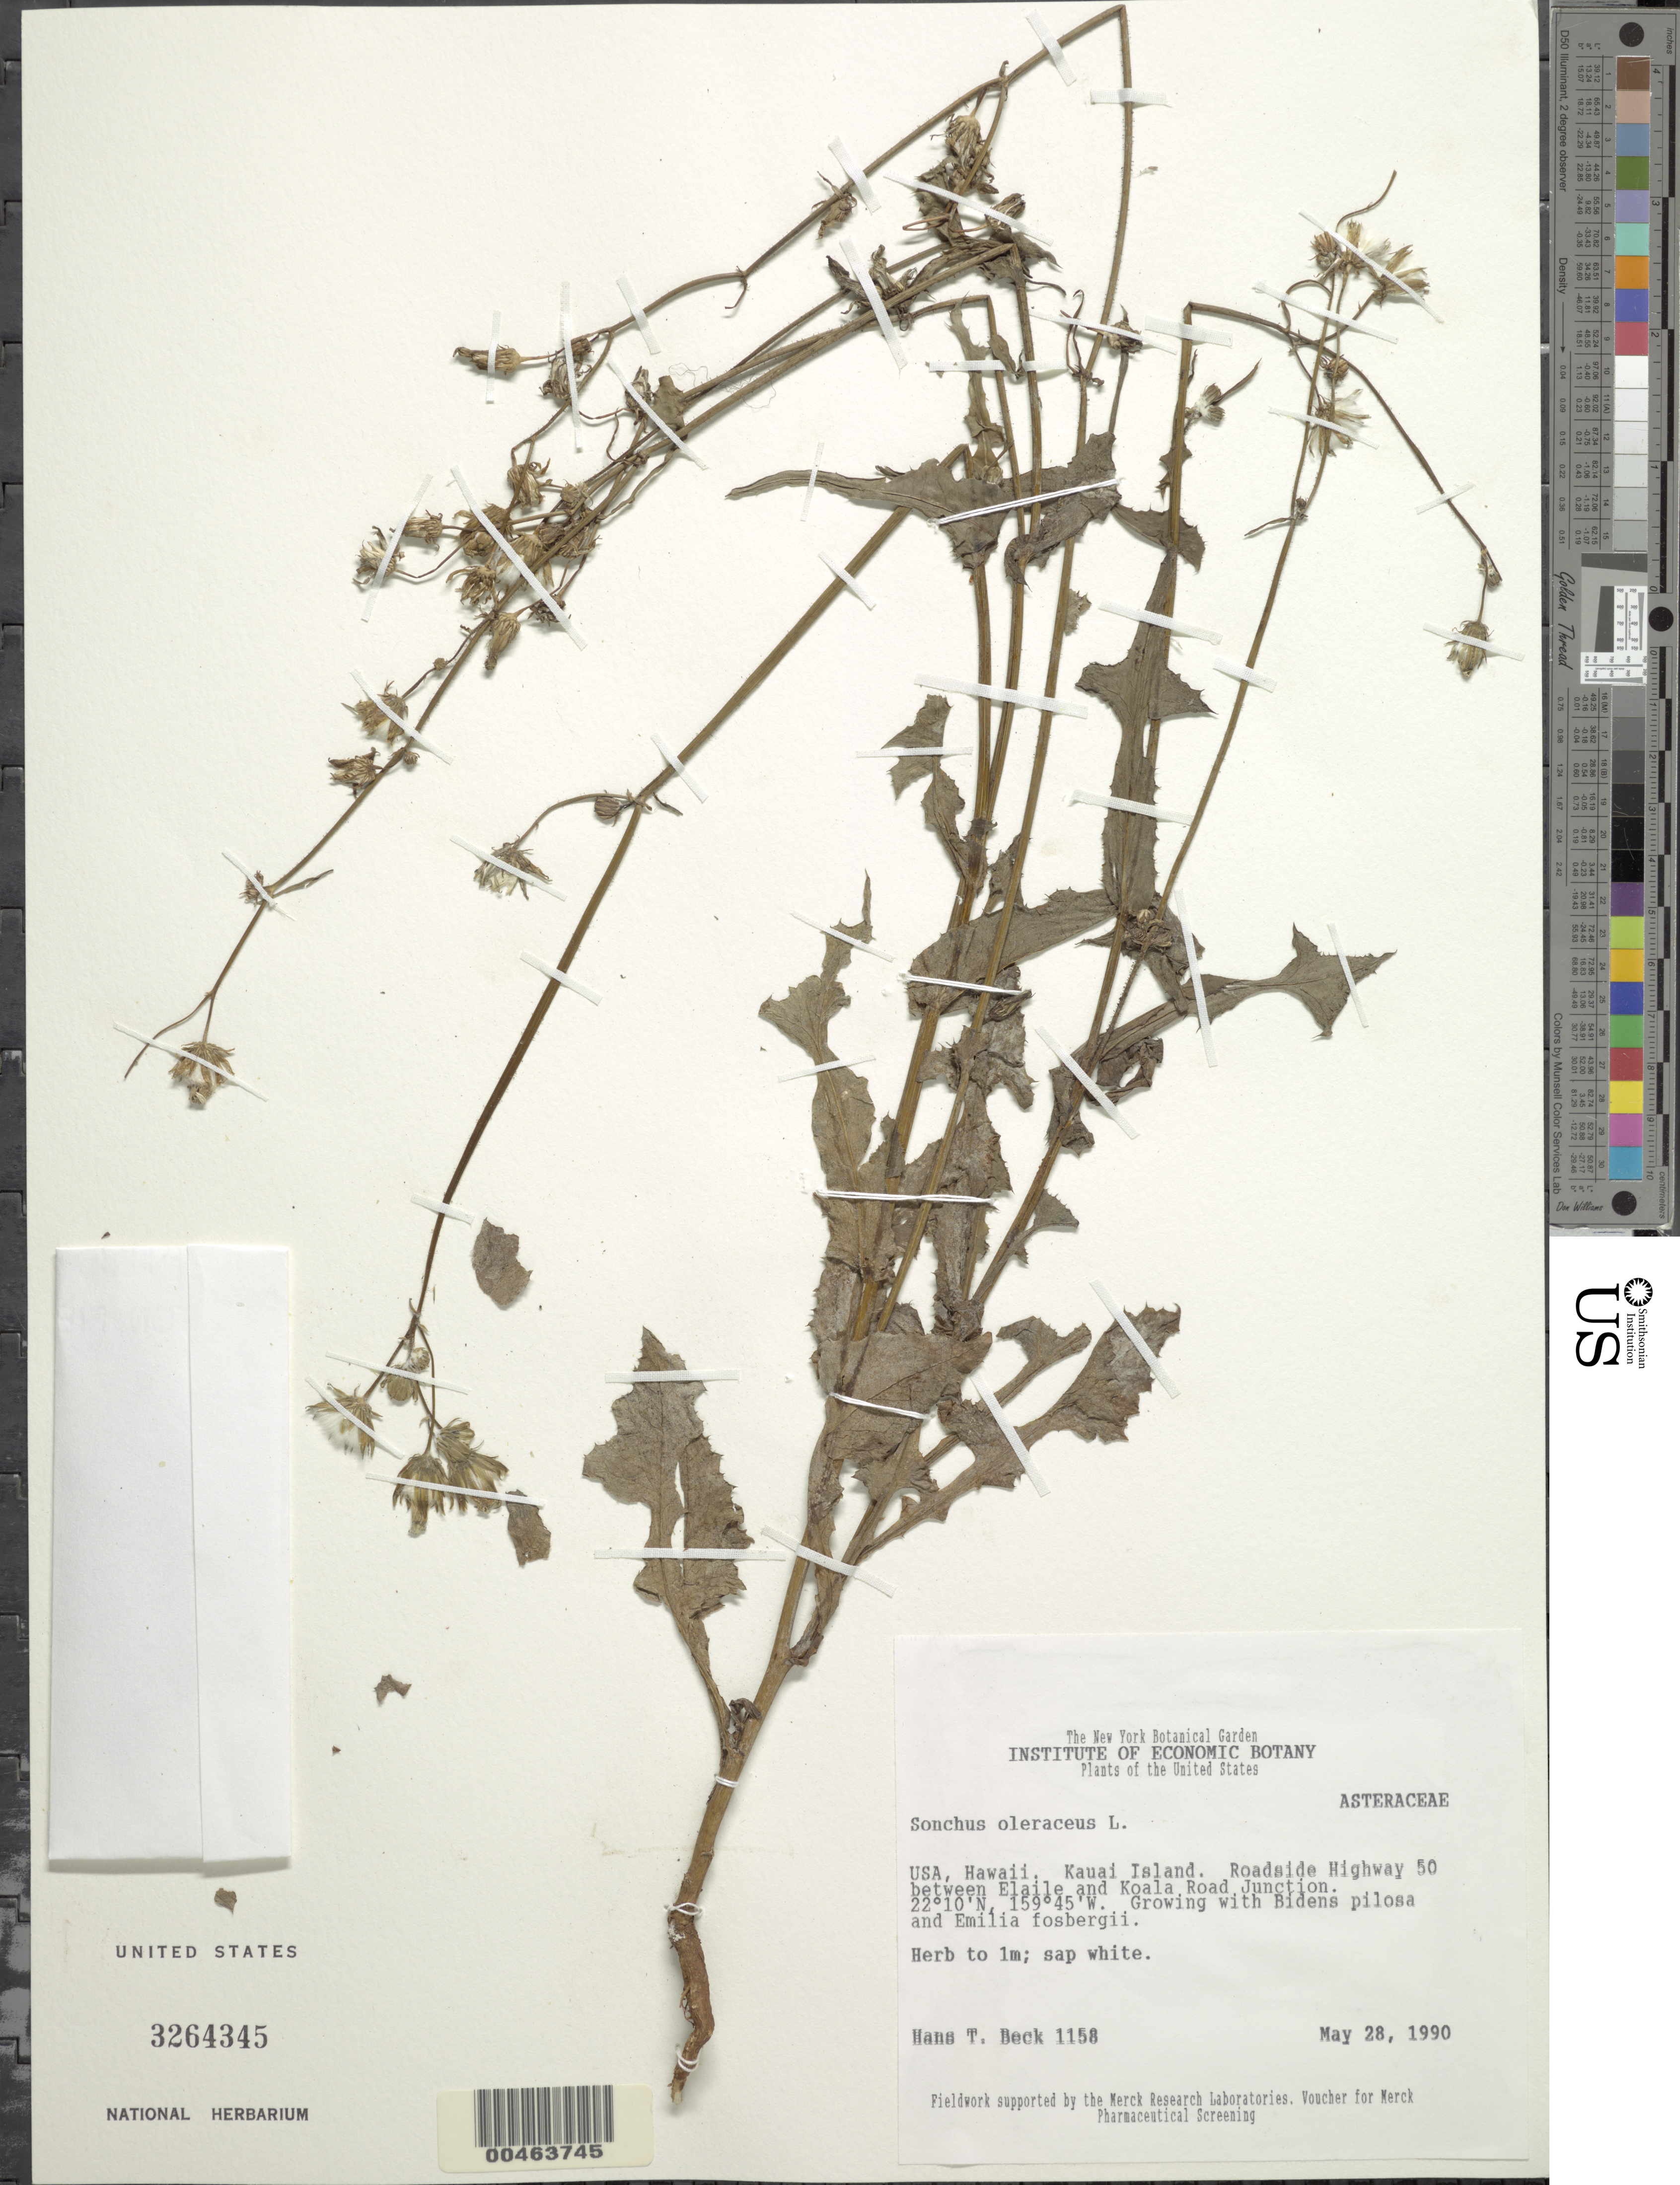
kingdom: Plantae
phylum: Tracheophyta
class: Magnoliopsida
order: Asterales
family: Asteraceae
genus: Sonchus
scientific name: Sonchus oleraceus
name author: L.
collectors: H. T. Beck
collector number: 1158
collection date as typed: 28 May 1990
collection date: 1990-05-28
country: United States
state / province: Hawaii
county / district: Kauai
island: Kaua'i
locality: Roadside Highway 50 between Elaile and Koala Road Junction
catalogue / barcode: US 3264345